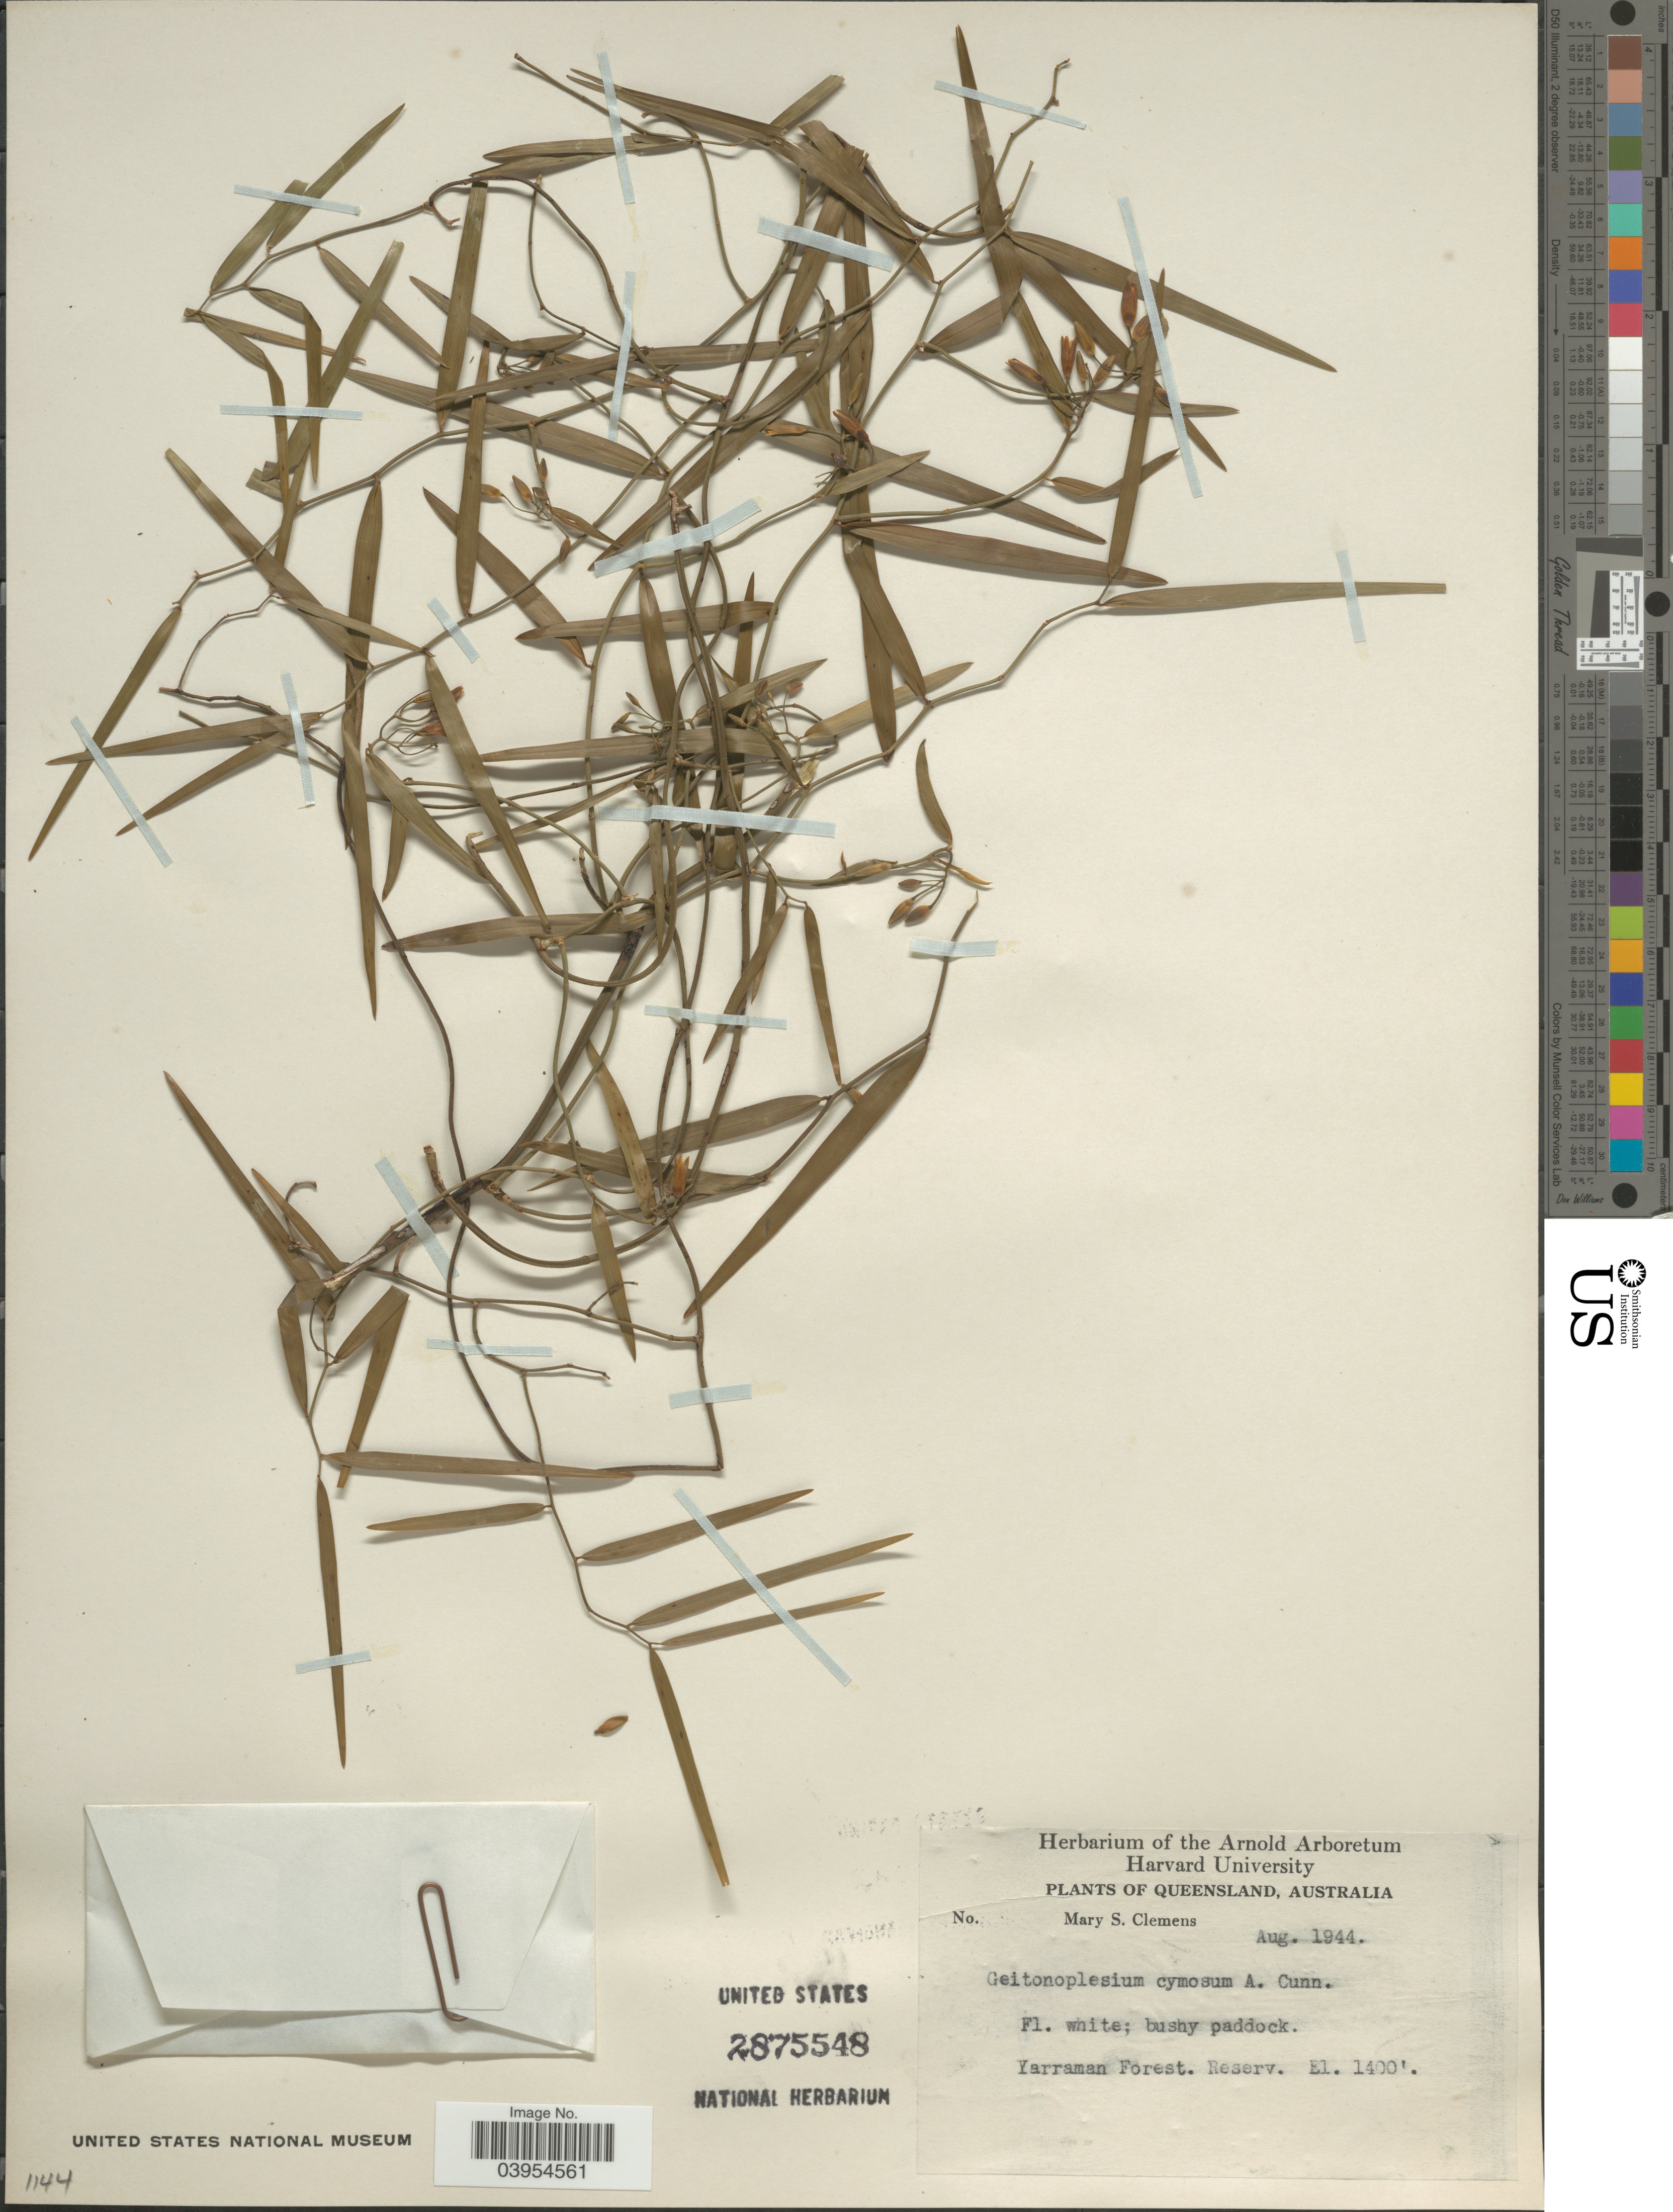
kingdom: Plantae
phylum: Tracheophyta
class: Liliopsida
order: Asparagales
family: Asphodelaceae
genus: Geitonoplesium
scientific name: Geitonoplesium cymosum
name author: (R. Br.) A. Cunn. ex Hook.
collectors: M. S. Clemens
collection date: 1944-08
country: Australia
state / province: Queensland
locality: Yarraman Forest. Reserv.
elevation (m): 427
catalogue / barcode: US 2875548